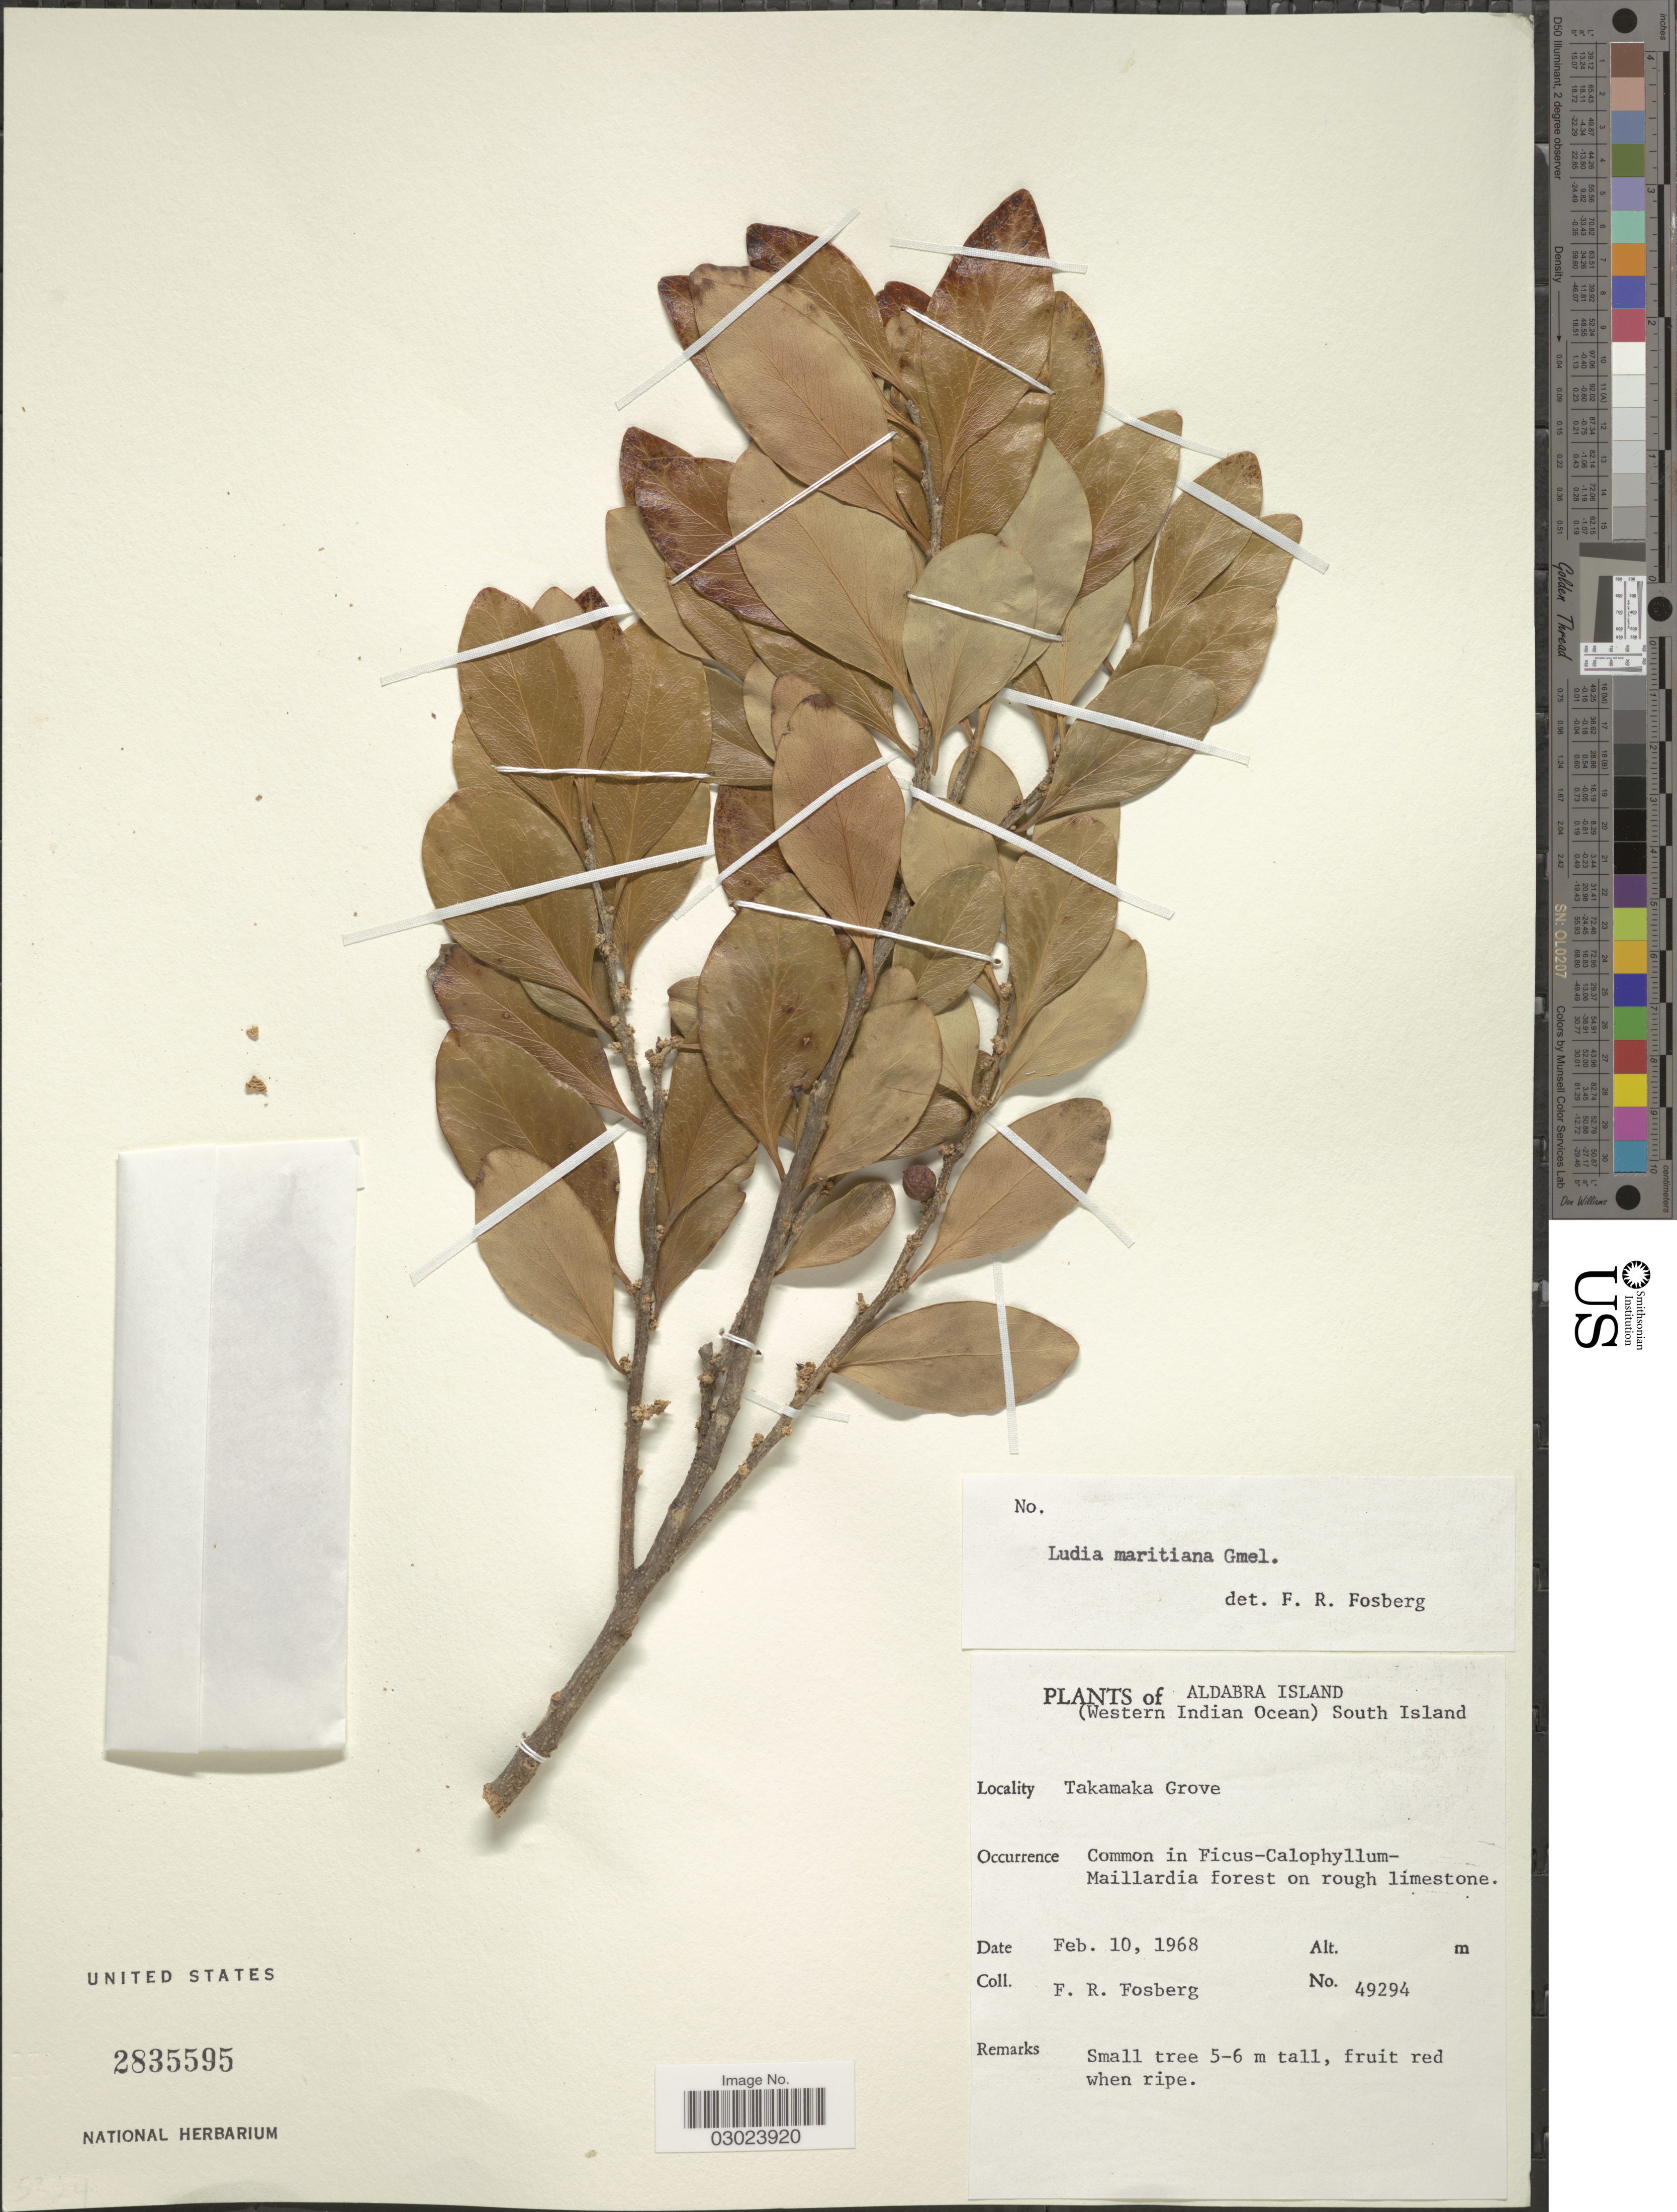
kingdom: Plantae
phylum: Tracheophyta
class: Magnoliopsida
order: Malpighiales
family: Salicaceae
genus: Ludia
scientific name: Ludia sessiliflora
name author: Lam.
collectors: F. R. Fosberg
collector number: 49294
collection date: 1968-02-10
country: Seychelles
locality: Aldabra Island. (Western Indian Ocean) South Island. Takamaka Grove.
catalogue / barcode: US 2835595